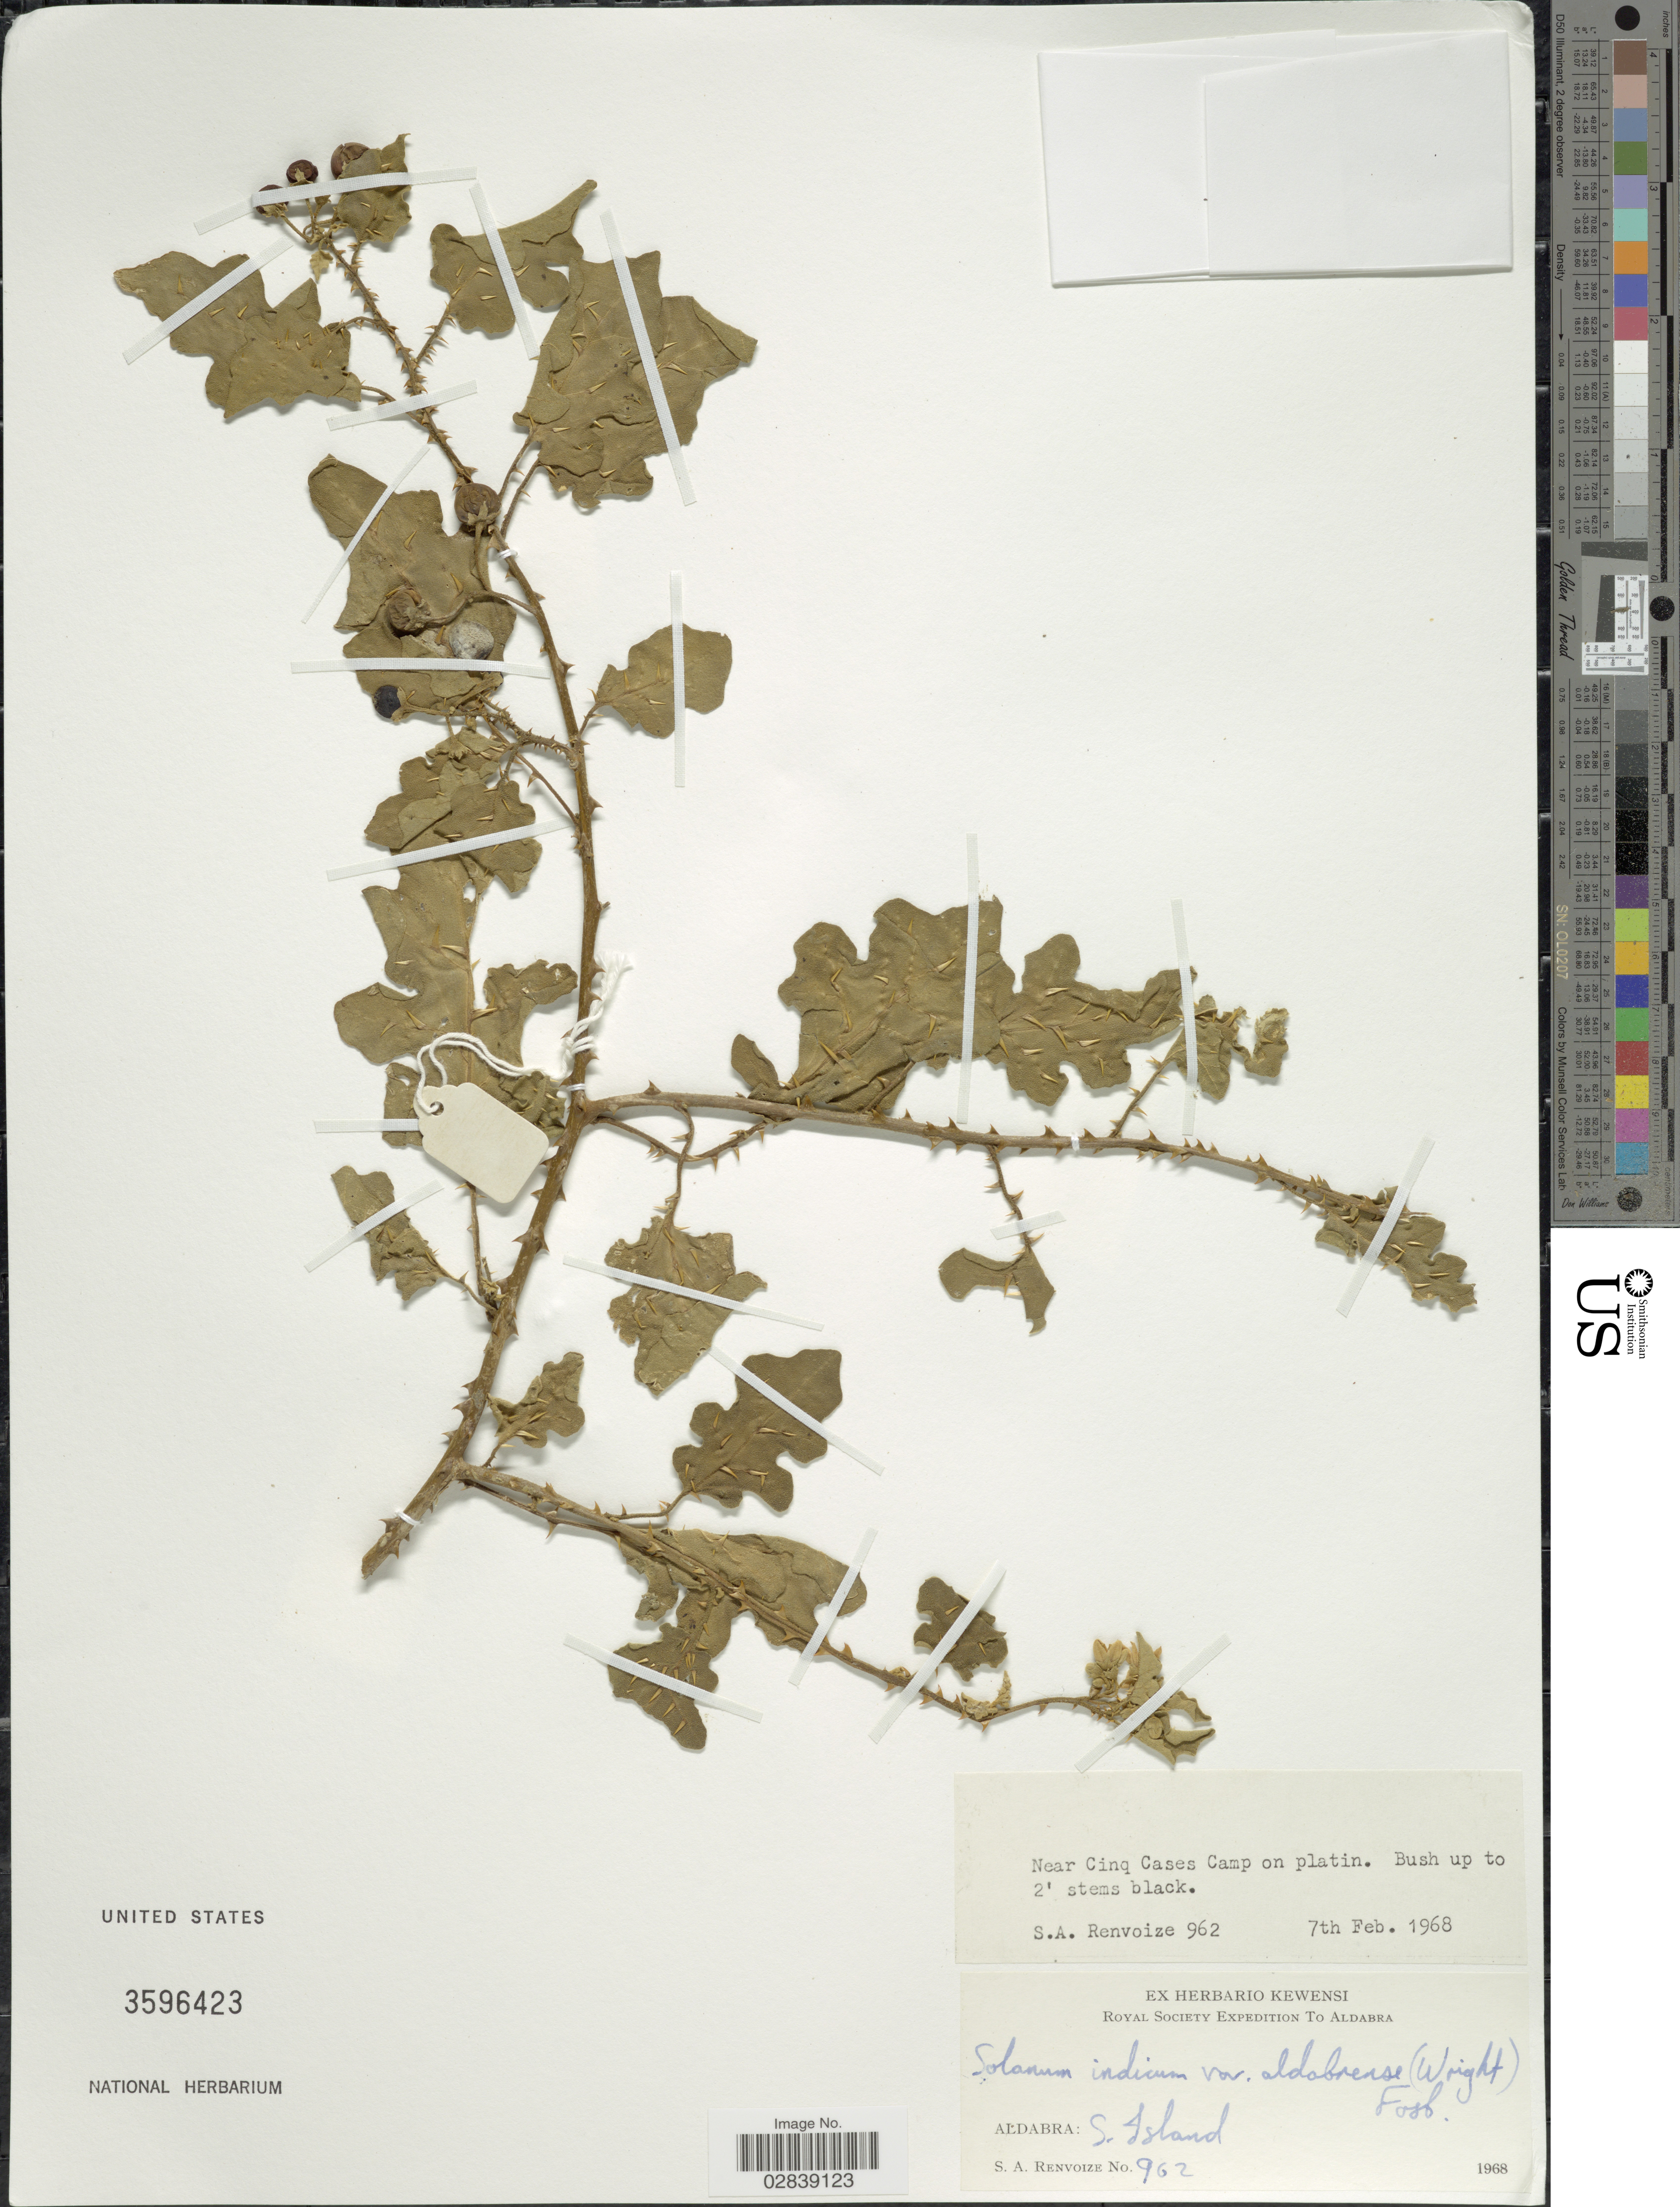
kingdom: Plantae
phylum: Tracheophyta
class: Magnoliopsida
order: Solanales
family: Solanaceae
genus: Solanum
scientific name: Solanum aldabrense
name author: C.H. Wright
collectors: S. A. Renvoize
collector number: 963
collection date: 1968-02-07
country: Seychelles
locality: Near Cinq Cases Camp on Platin. Aldabra: S. Island.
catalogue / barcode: US 3596423